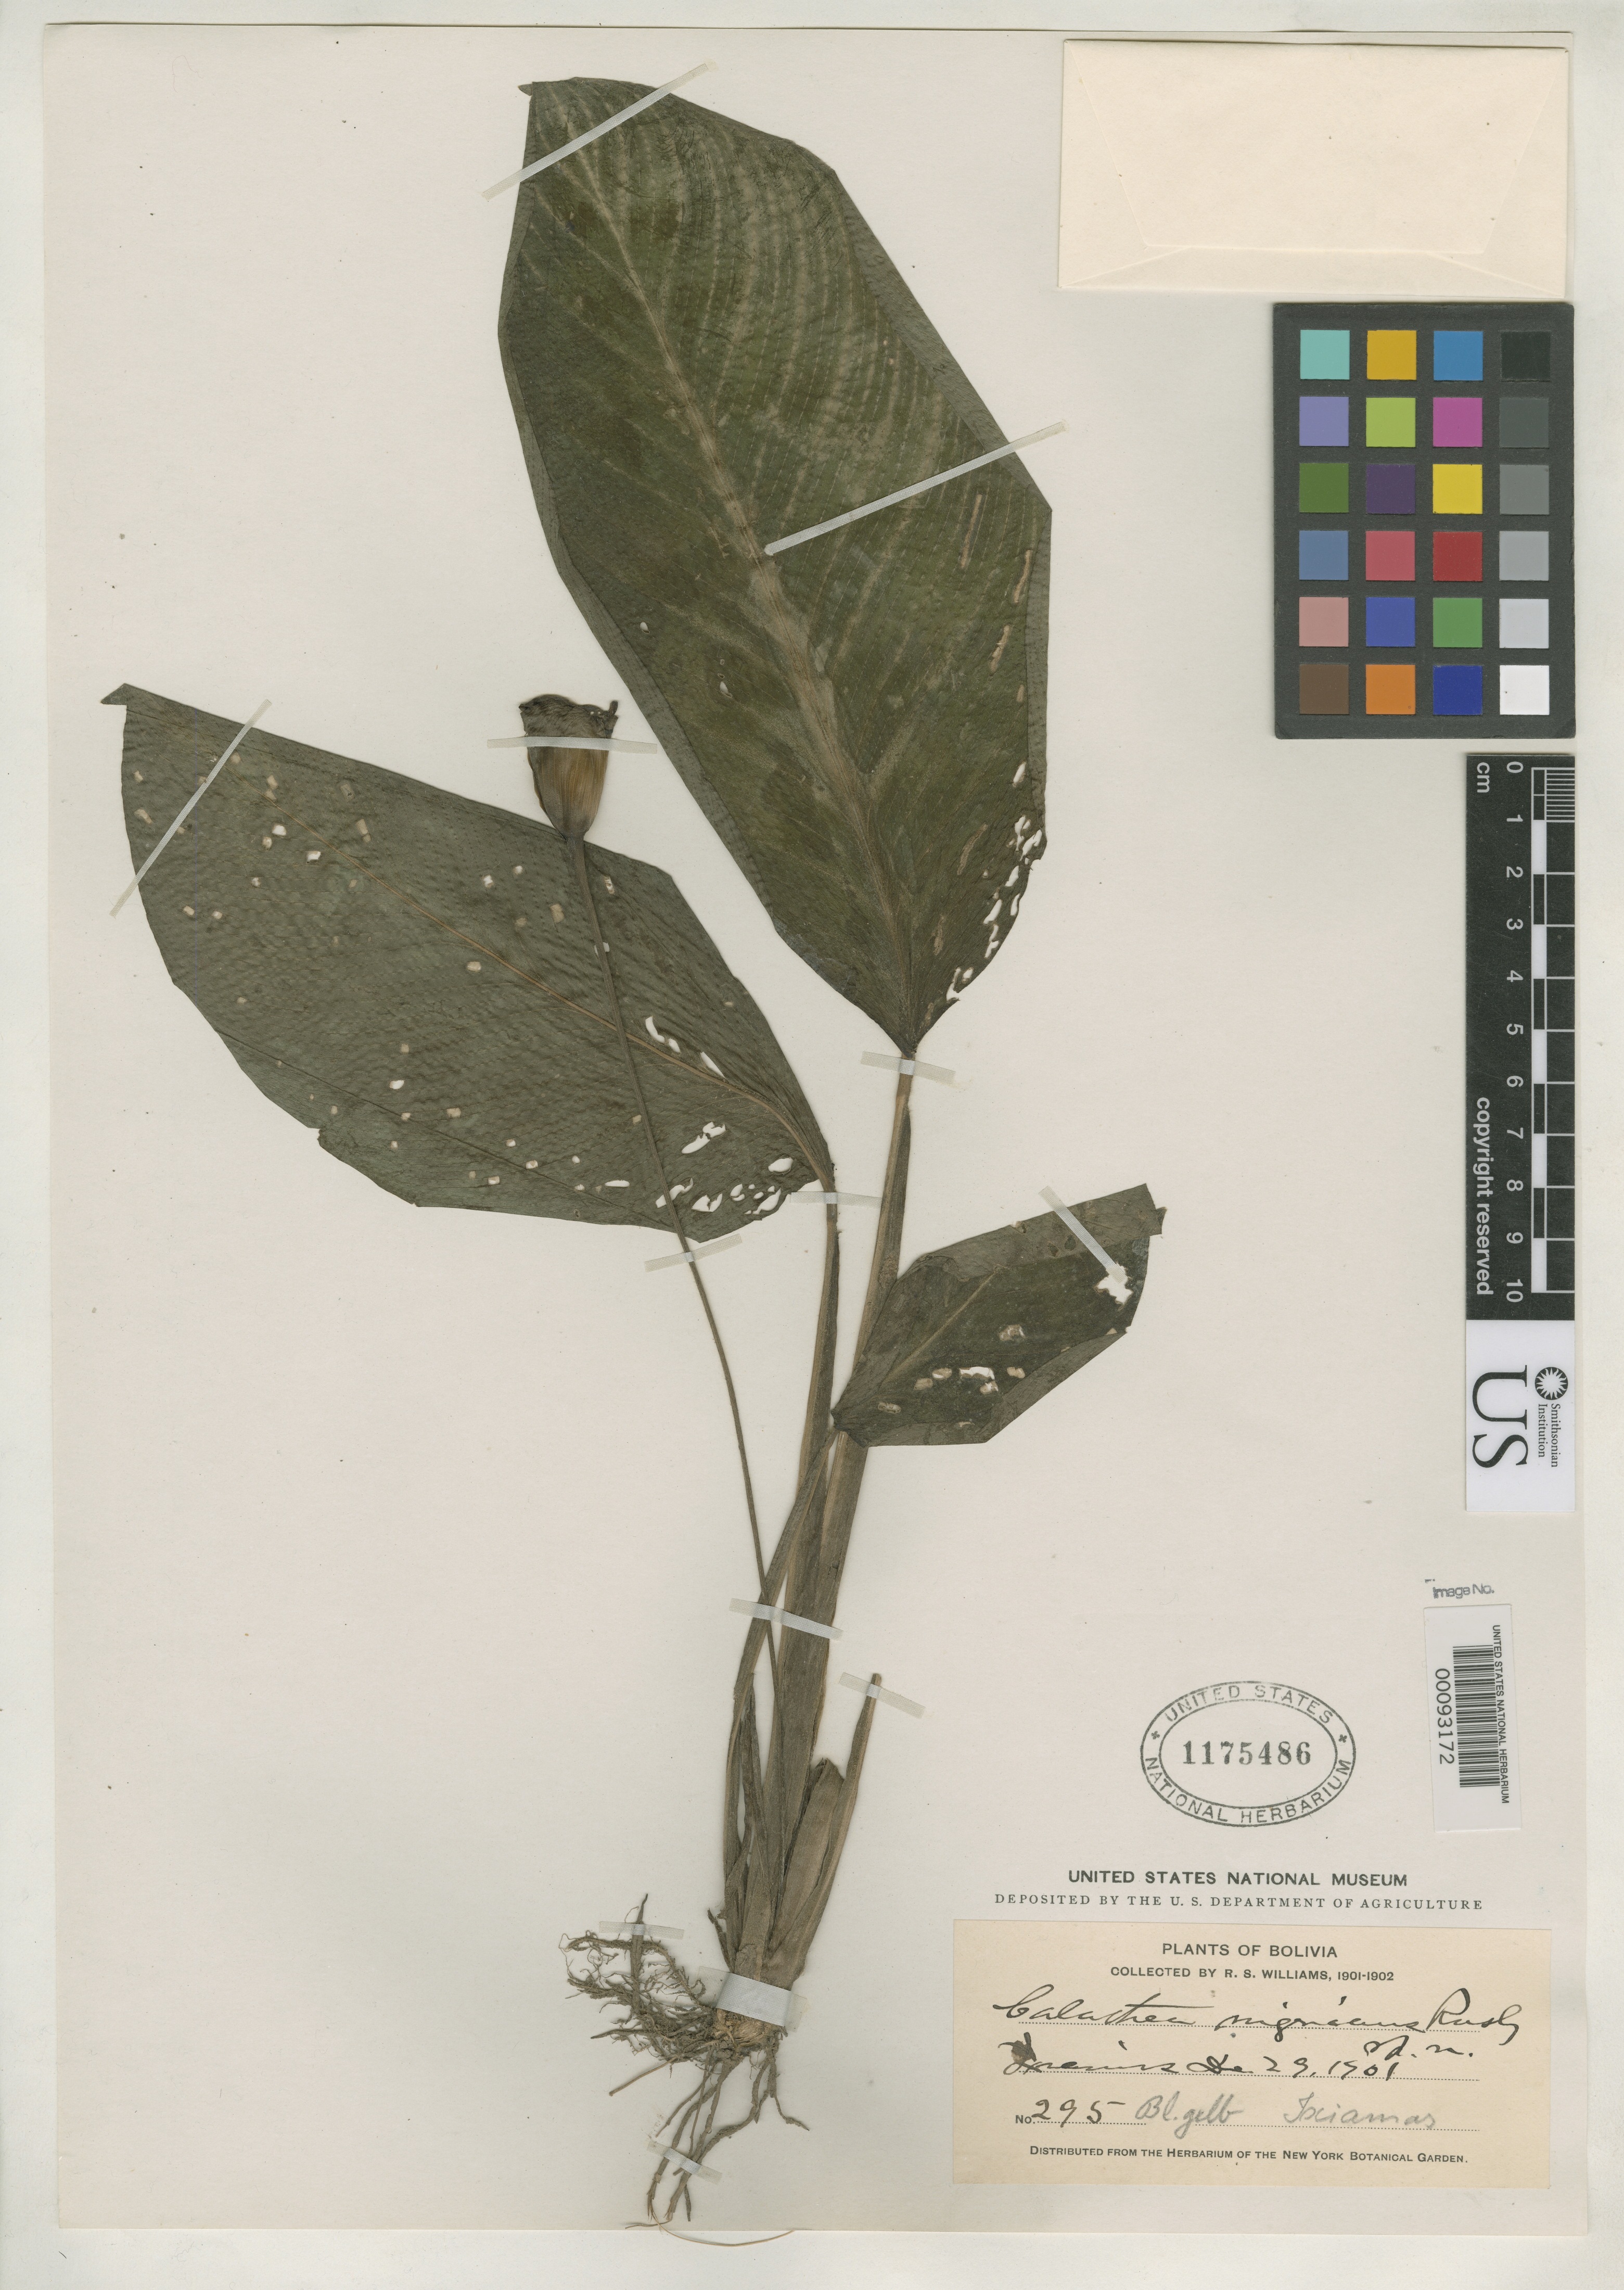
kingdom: Plantae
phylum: Tracheophyta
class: Liliopsida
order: Zingiberales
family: Marantaceae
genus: Calathea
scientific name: Calathea nigricans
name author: Rusby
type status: Isotype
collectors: R. S. Williams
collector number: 295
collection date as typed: Dec. 29, 1901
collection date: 1901-12-29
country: Bolivia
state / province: La Paz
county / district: Iturralde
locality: Ixiamas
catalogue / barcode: US 1175486